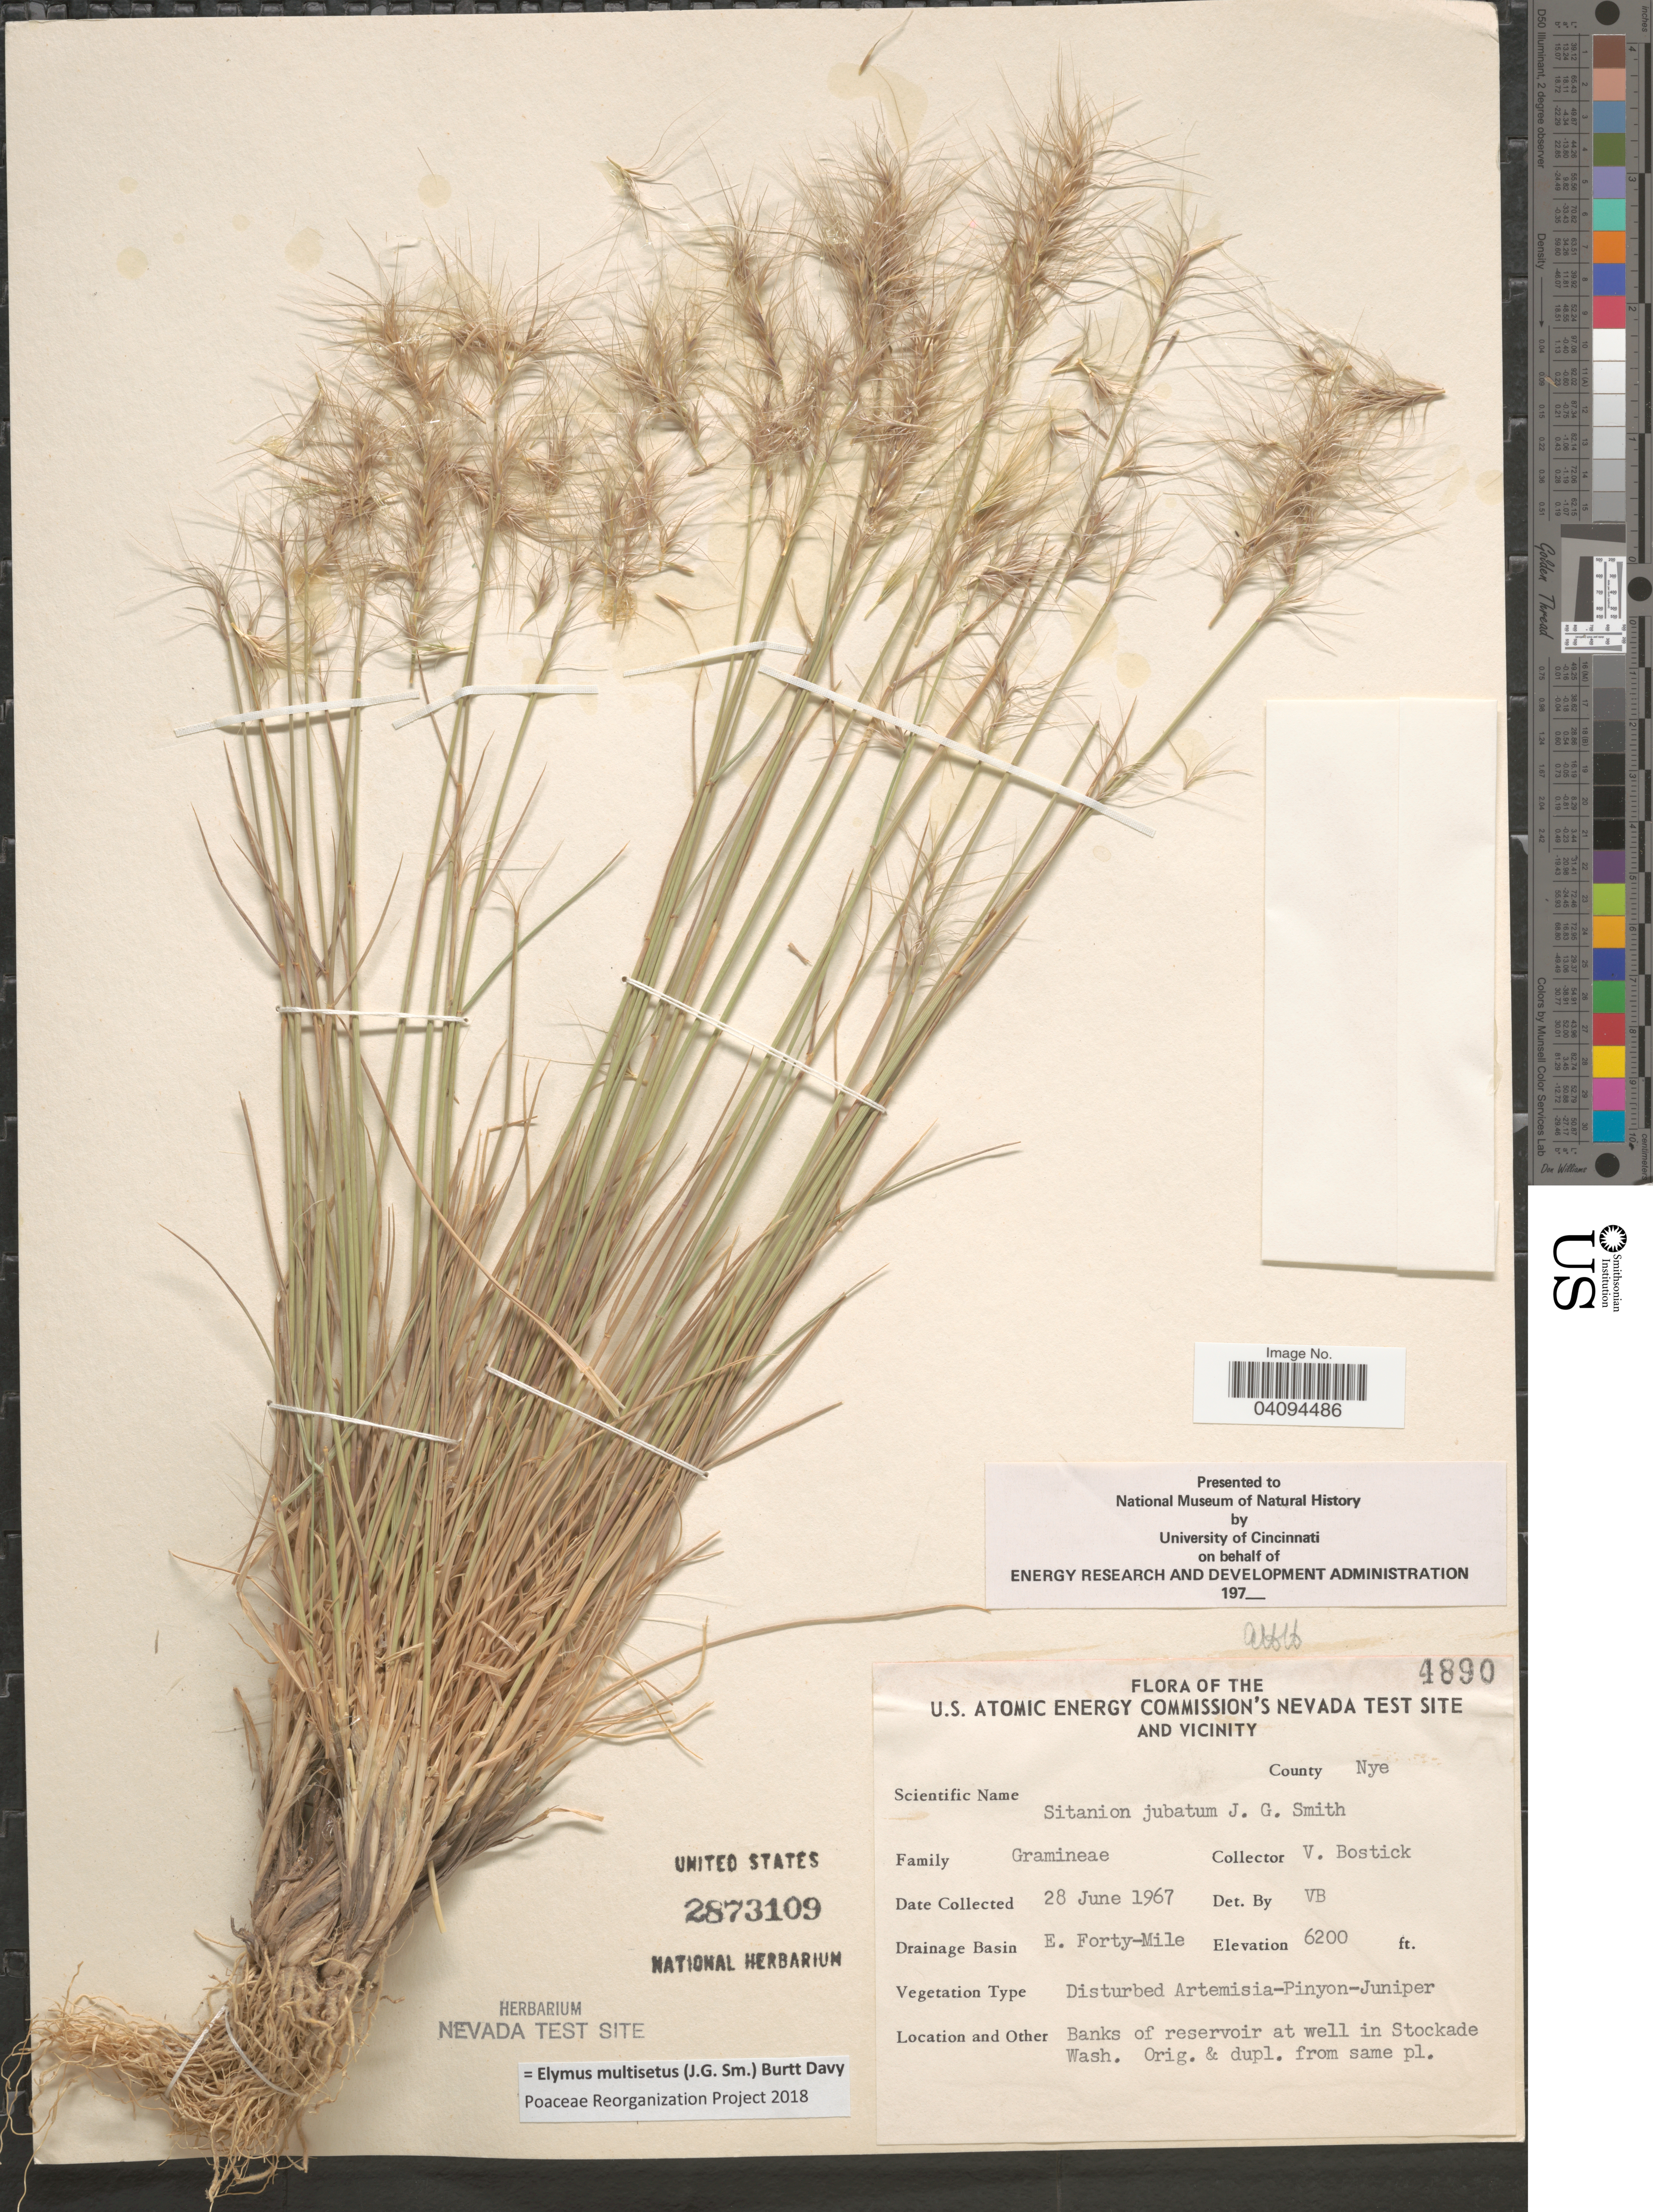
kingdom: Plantae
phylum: Tracheophyta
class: Liliopsida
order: Poales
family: Poaceae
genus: Elymus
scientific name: Elymus multisetus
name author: (J.G. Sm.) Burtt Davy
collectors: V. Bostick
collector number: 4890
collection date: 1967-06-28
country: United States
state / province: Nevada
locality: U.S. Atomic Energy Commission's Nevada Test Site and Vicinity. County Nye. Drainage Basin: E. Forty-Mile. Banks of reservoir at well in Stockade Wash.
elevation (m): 1890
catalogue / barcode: US 2873109